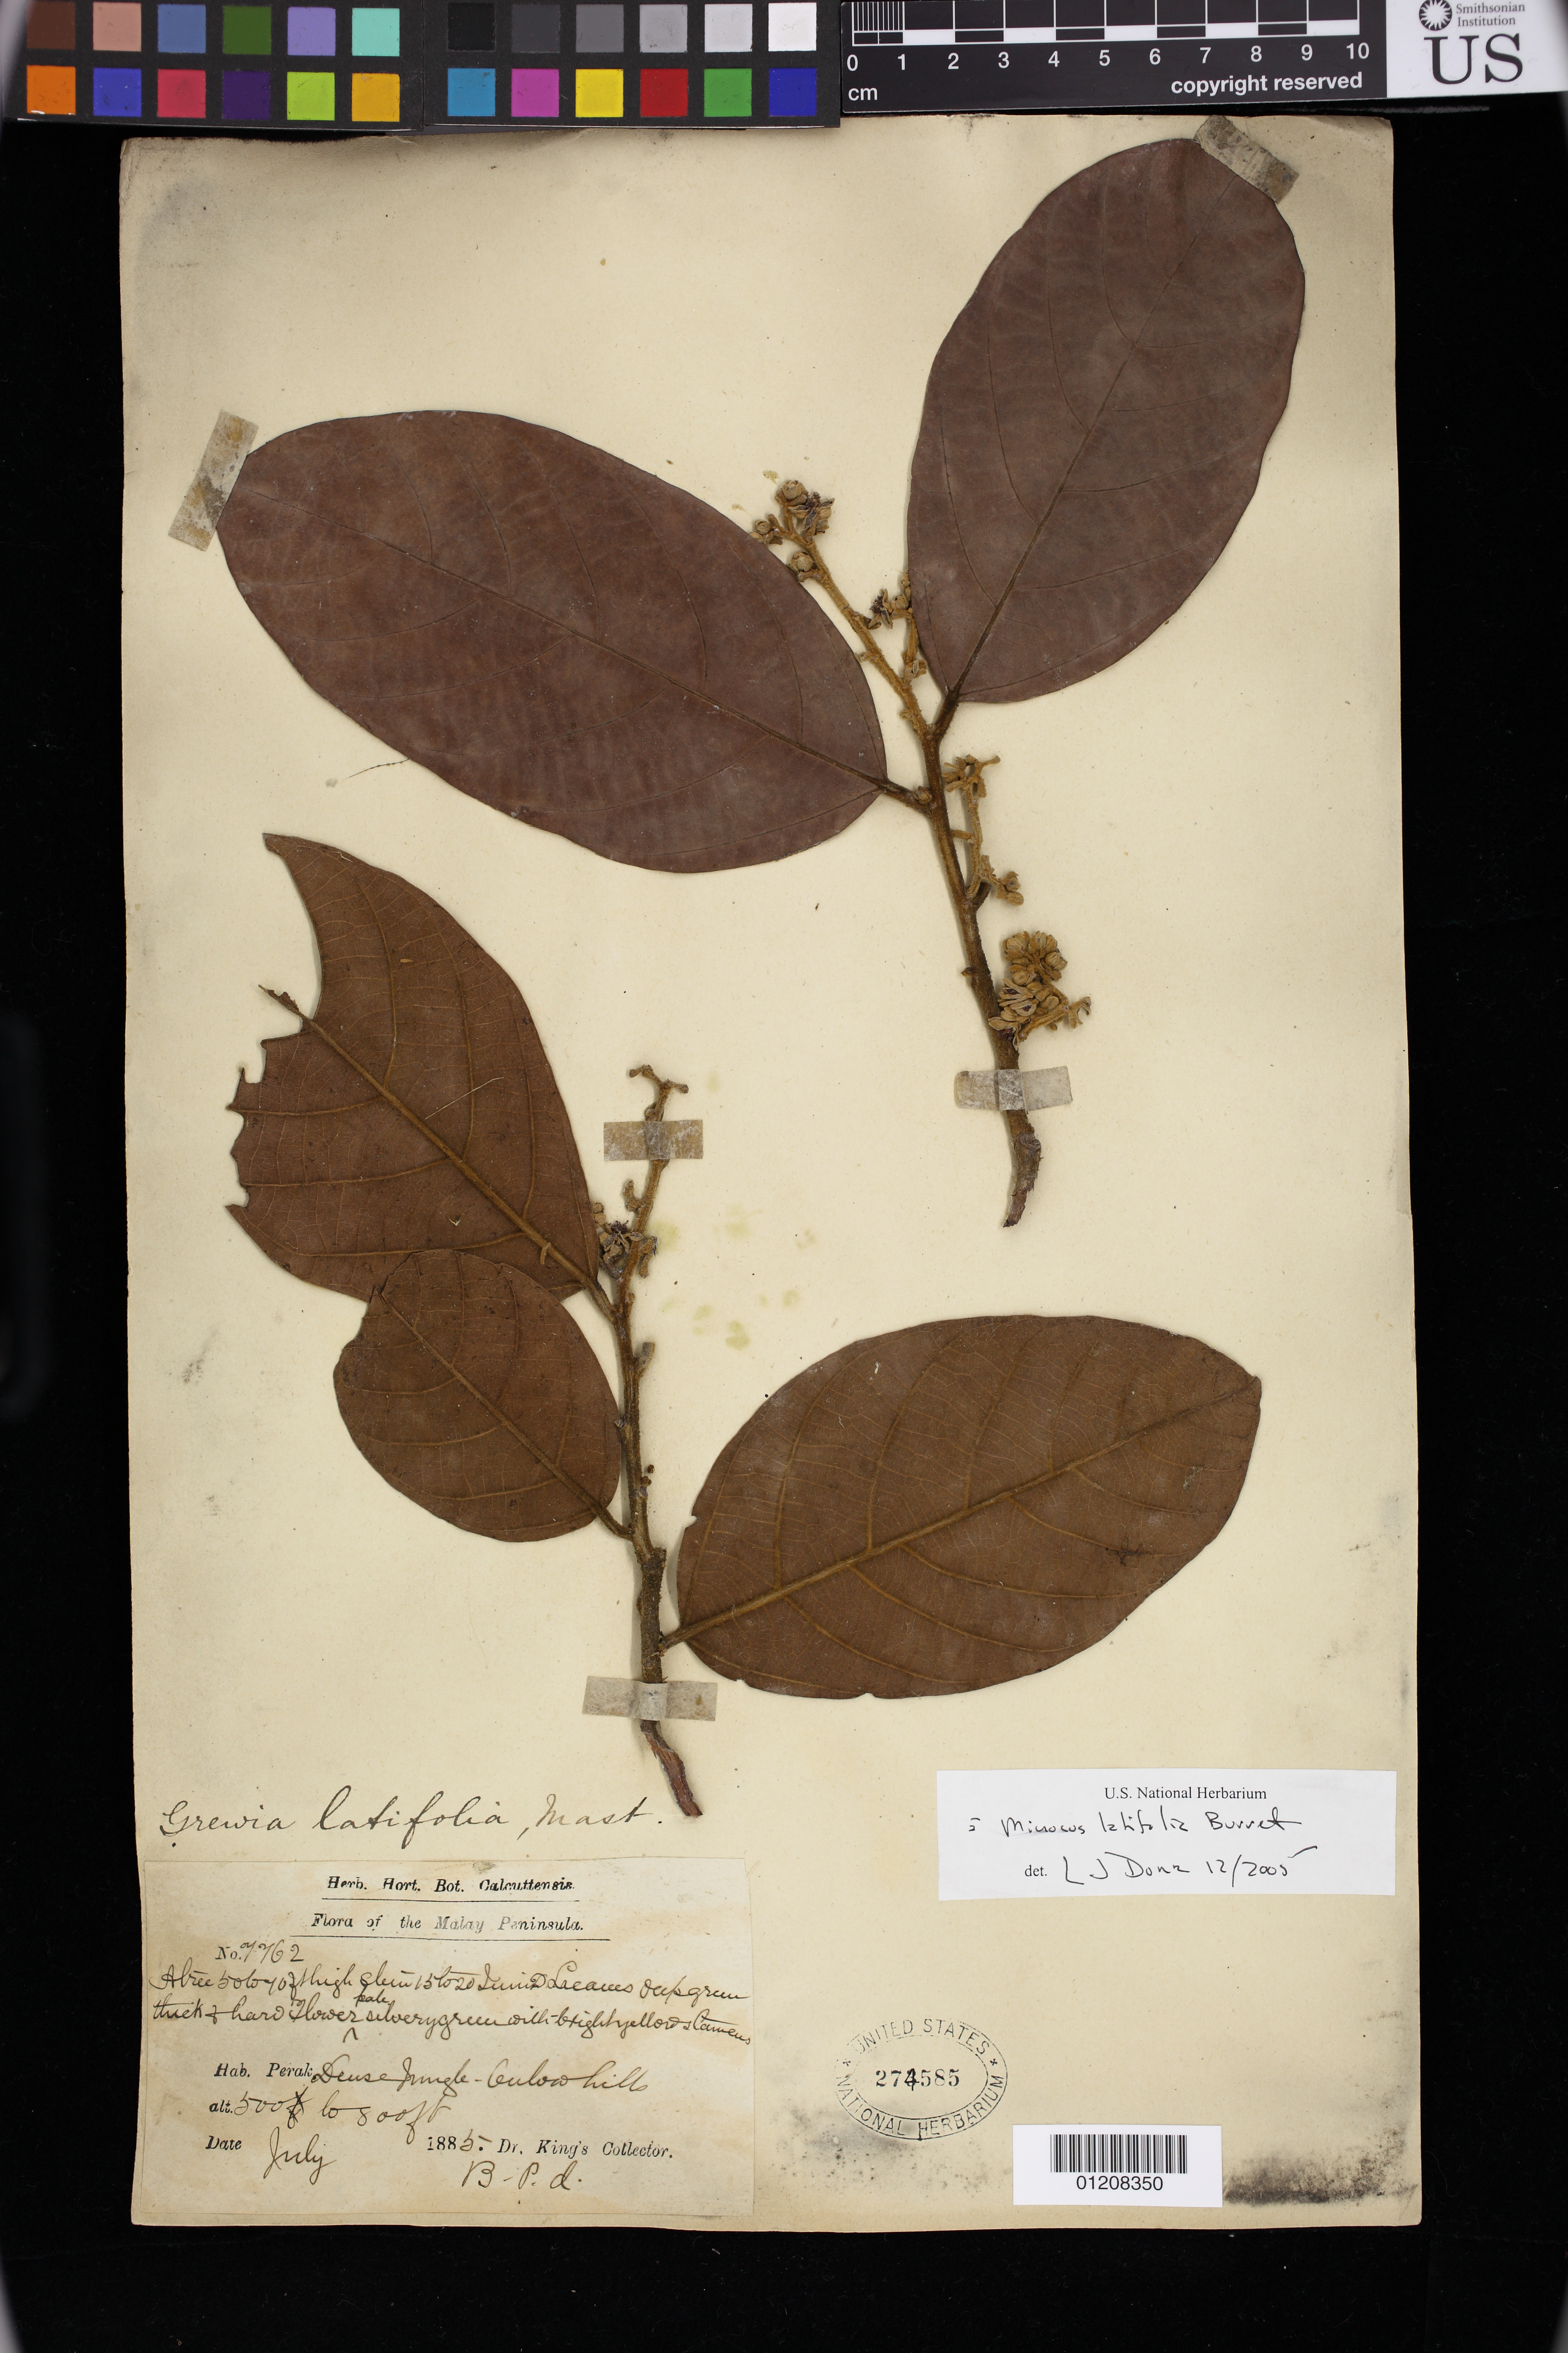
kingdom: Plantae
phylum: Tracheophyta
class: Magnoliopsida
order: Malvales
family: Malvaceae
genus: Microcos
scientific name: Microcos latifolia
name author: Burret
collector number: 7762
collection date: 1885-07-01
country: Malaysia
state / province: Perak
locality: Deuse Jungle. Culow hills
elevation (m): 152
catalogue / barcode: US 274585